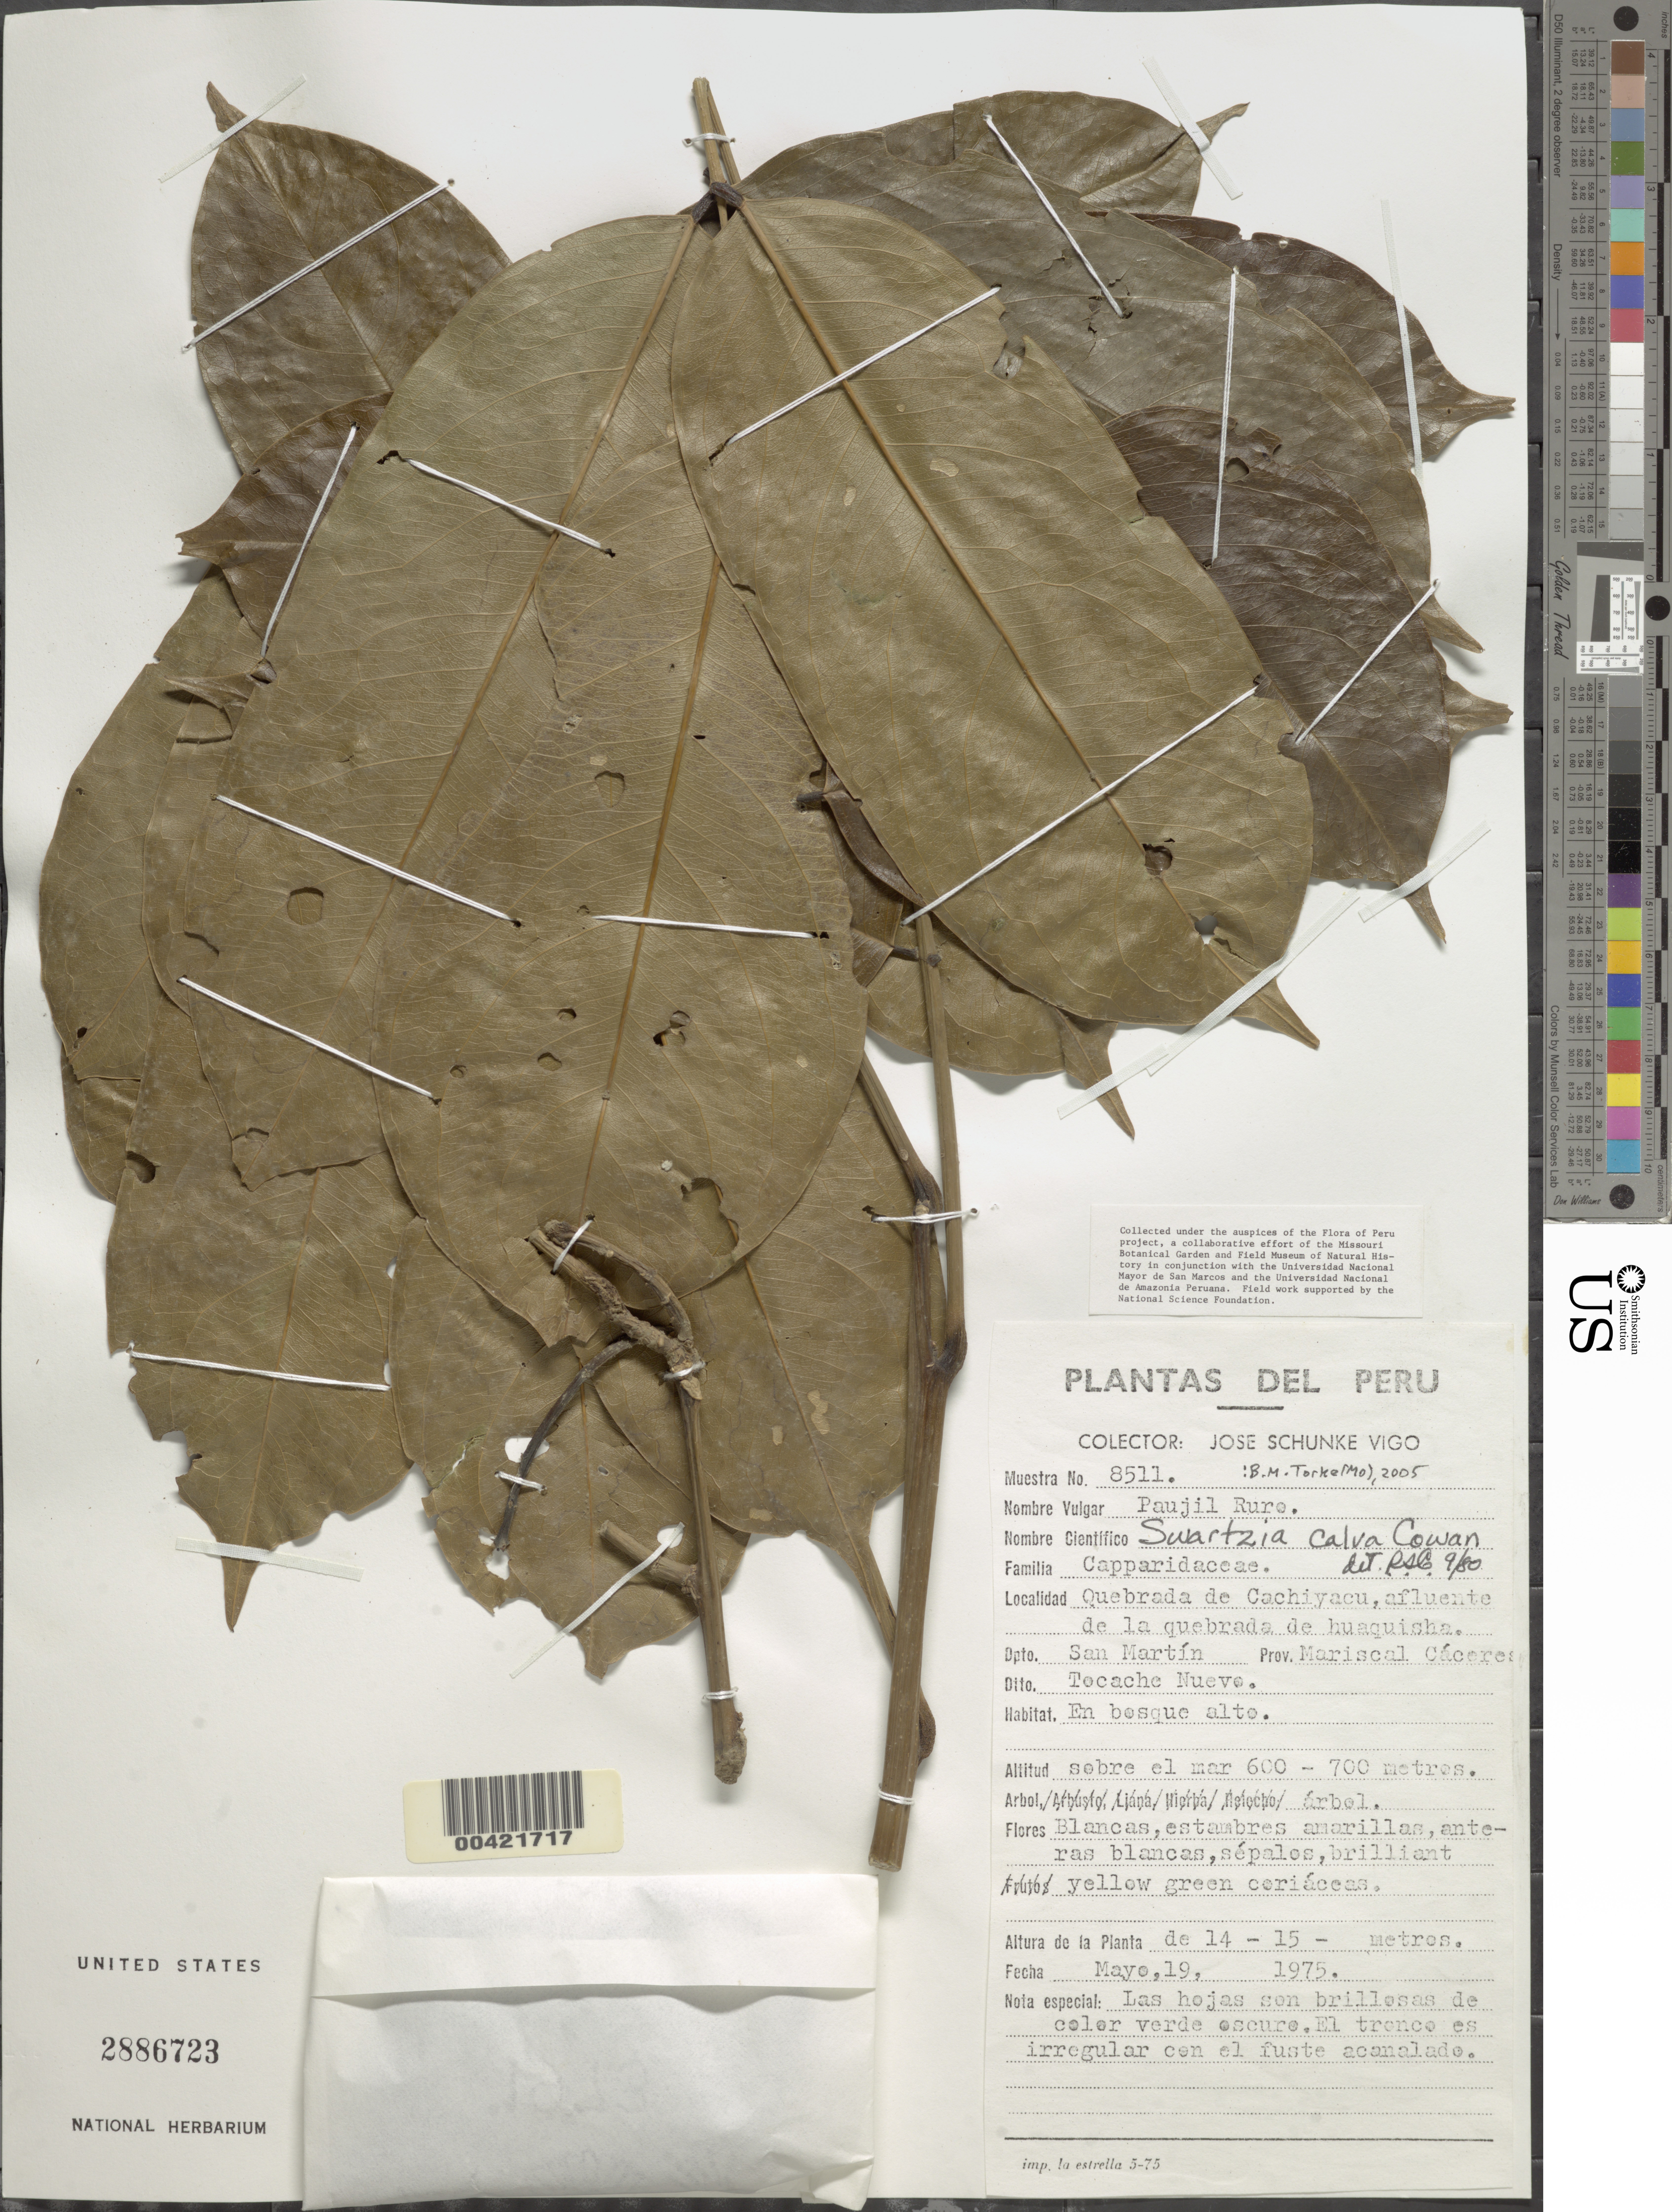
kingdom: Plantae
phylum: Tracheophyta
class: Magnoliopsida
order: Fabales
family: Fabaceae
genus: Swartzia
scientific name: Swartzia calva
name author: R.S. Cowan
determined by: Cowan, R. S.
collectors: J. Schunke Vigo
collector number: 8511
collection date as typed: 19 May 1975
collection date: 1975-05-19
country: Peru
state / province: San Martín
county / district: Mariscal Cáceres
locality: Cachiyacu, quebrada de; afluente de la quebrada de huaquisha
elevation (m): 600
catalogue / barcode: US 2886723